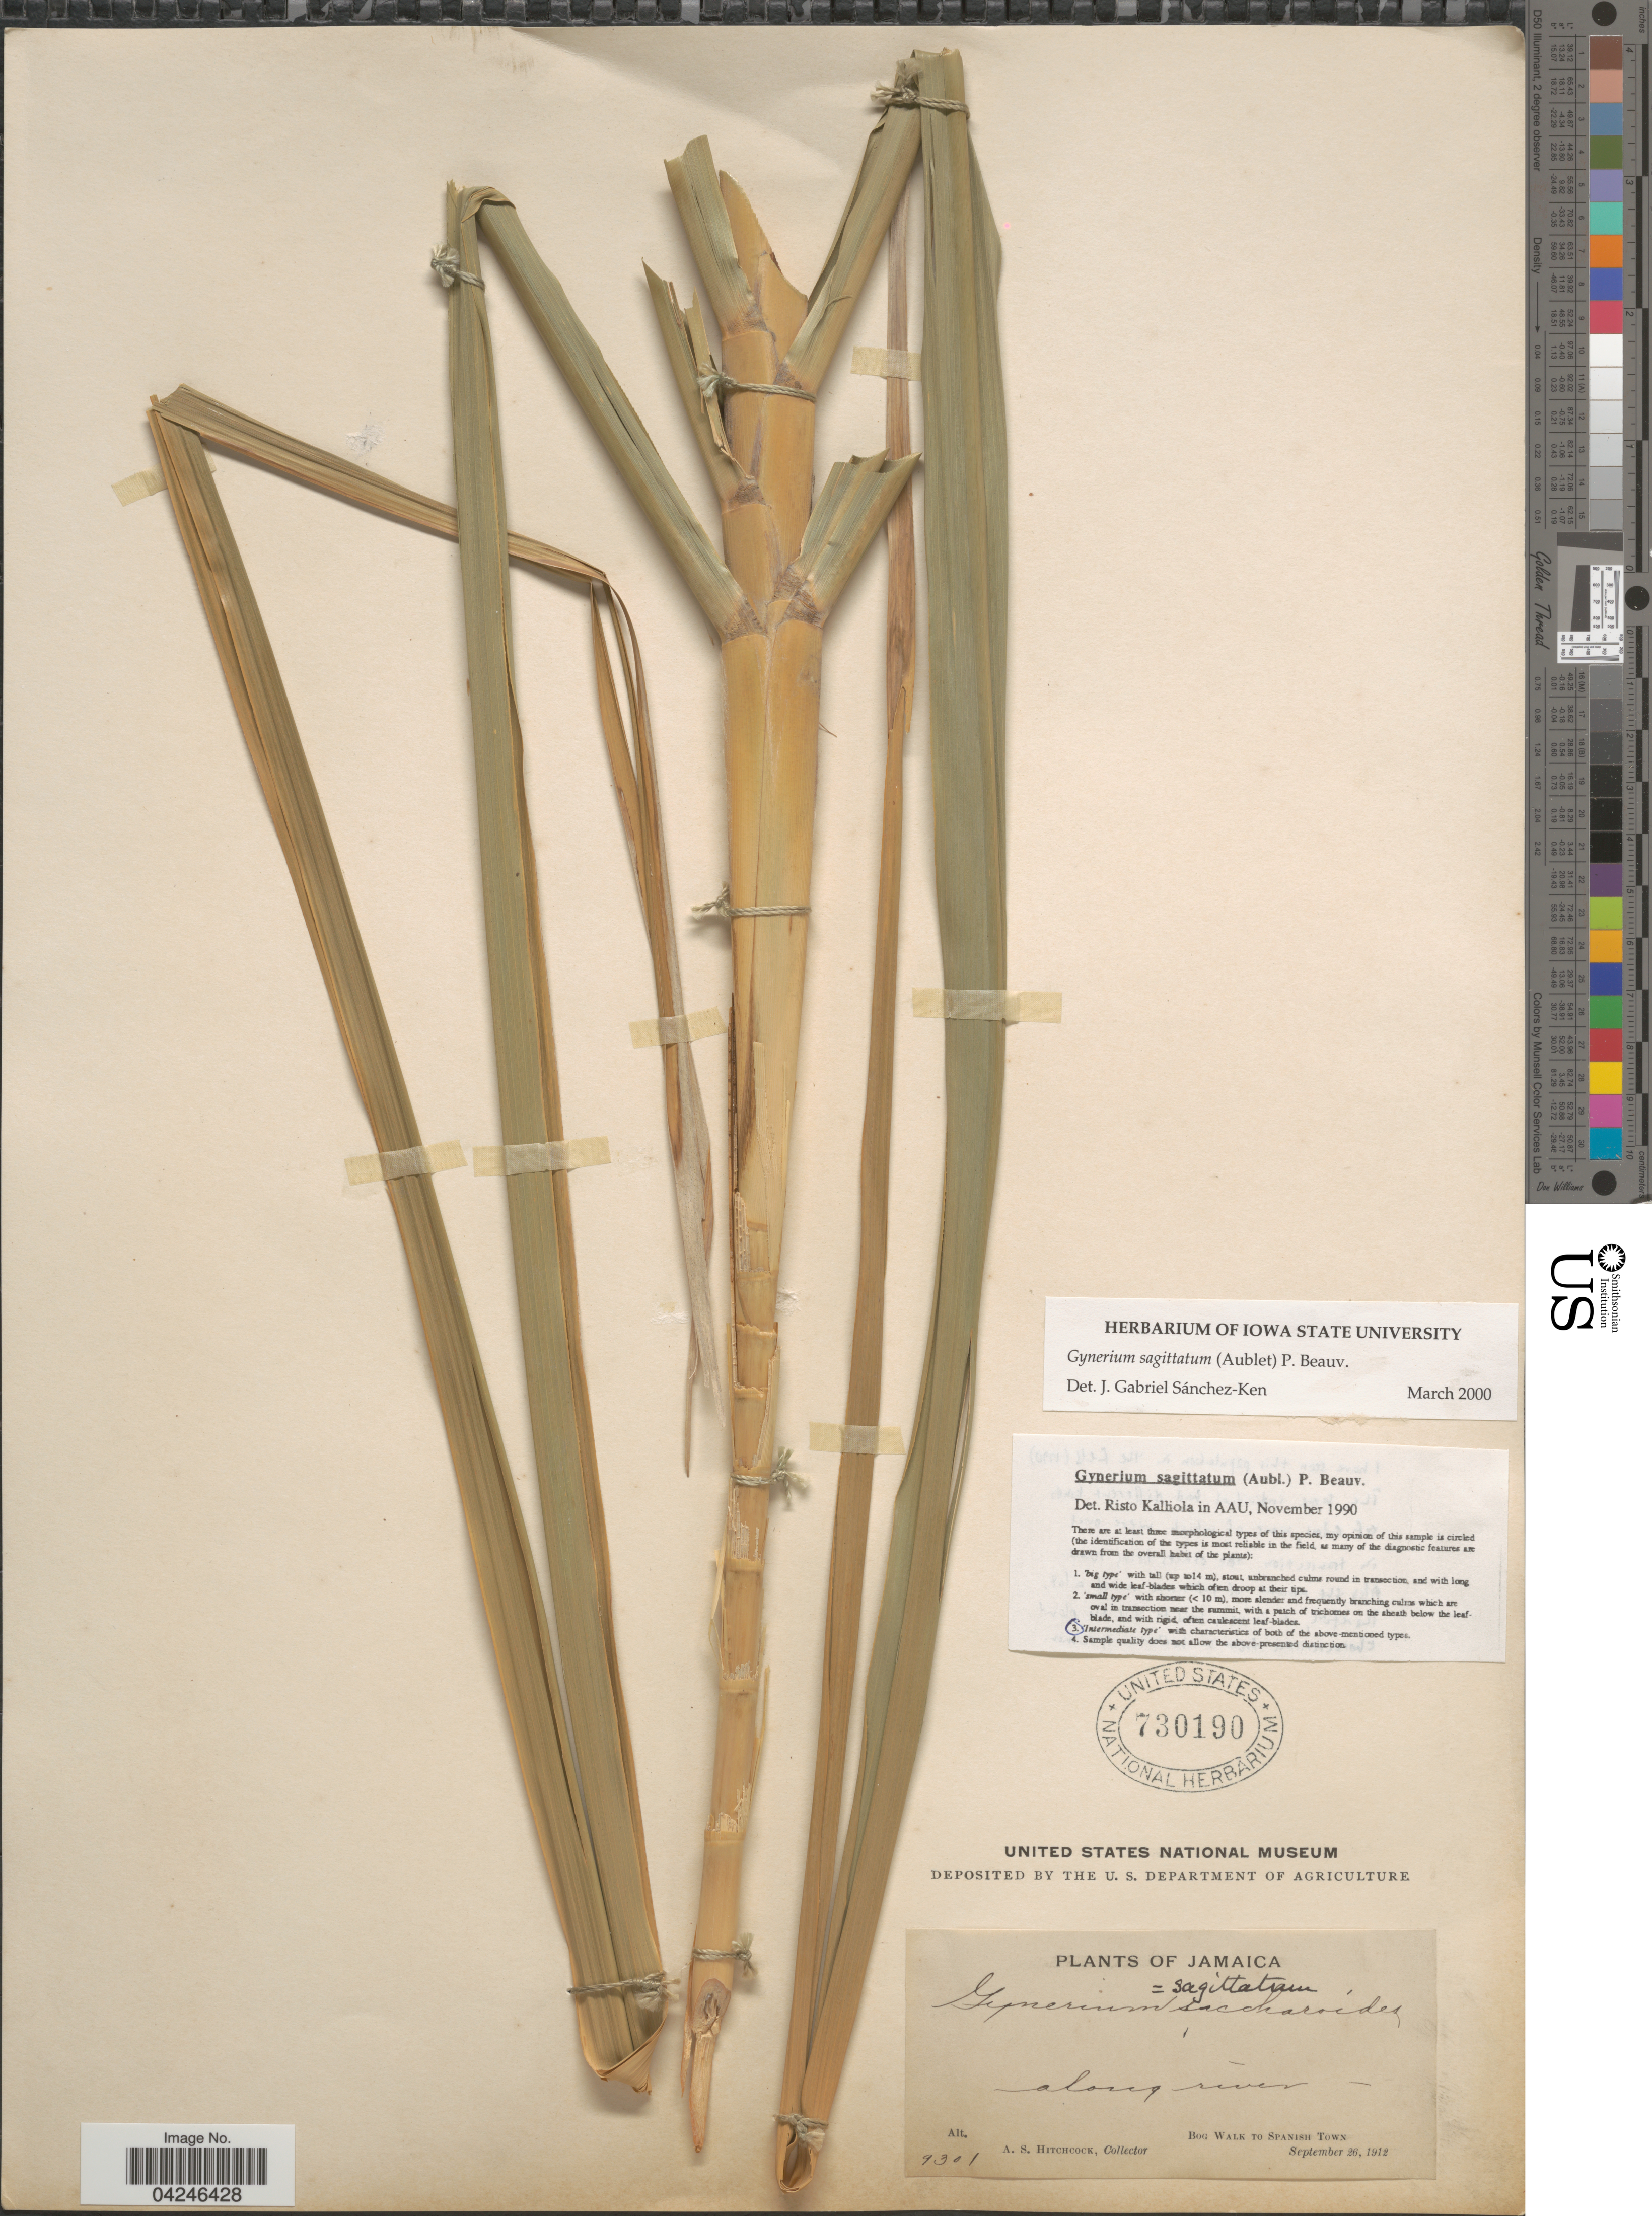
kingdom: Plantae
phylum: Tracheophyta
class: Liliopsida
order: Poales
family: Poaceae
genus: Gynerium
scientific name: Gynerium sagittatum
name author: (Aubl.) P. Beauv.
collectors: A. S. Hitchcock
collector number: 9301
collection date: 1912-09-26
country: Jamaica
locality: Bog Walk to Spanish Town.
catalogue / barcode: US 730190